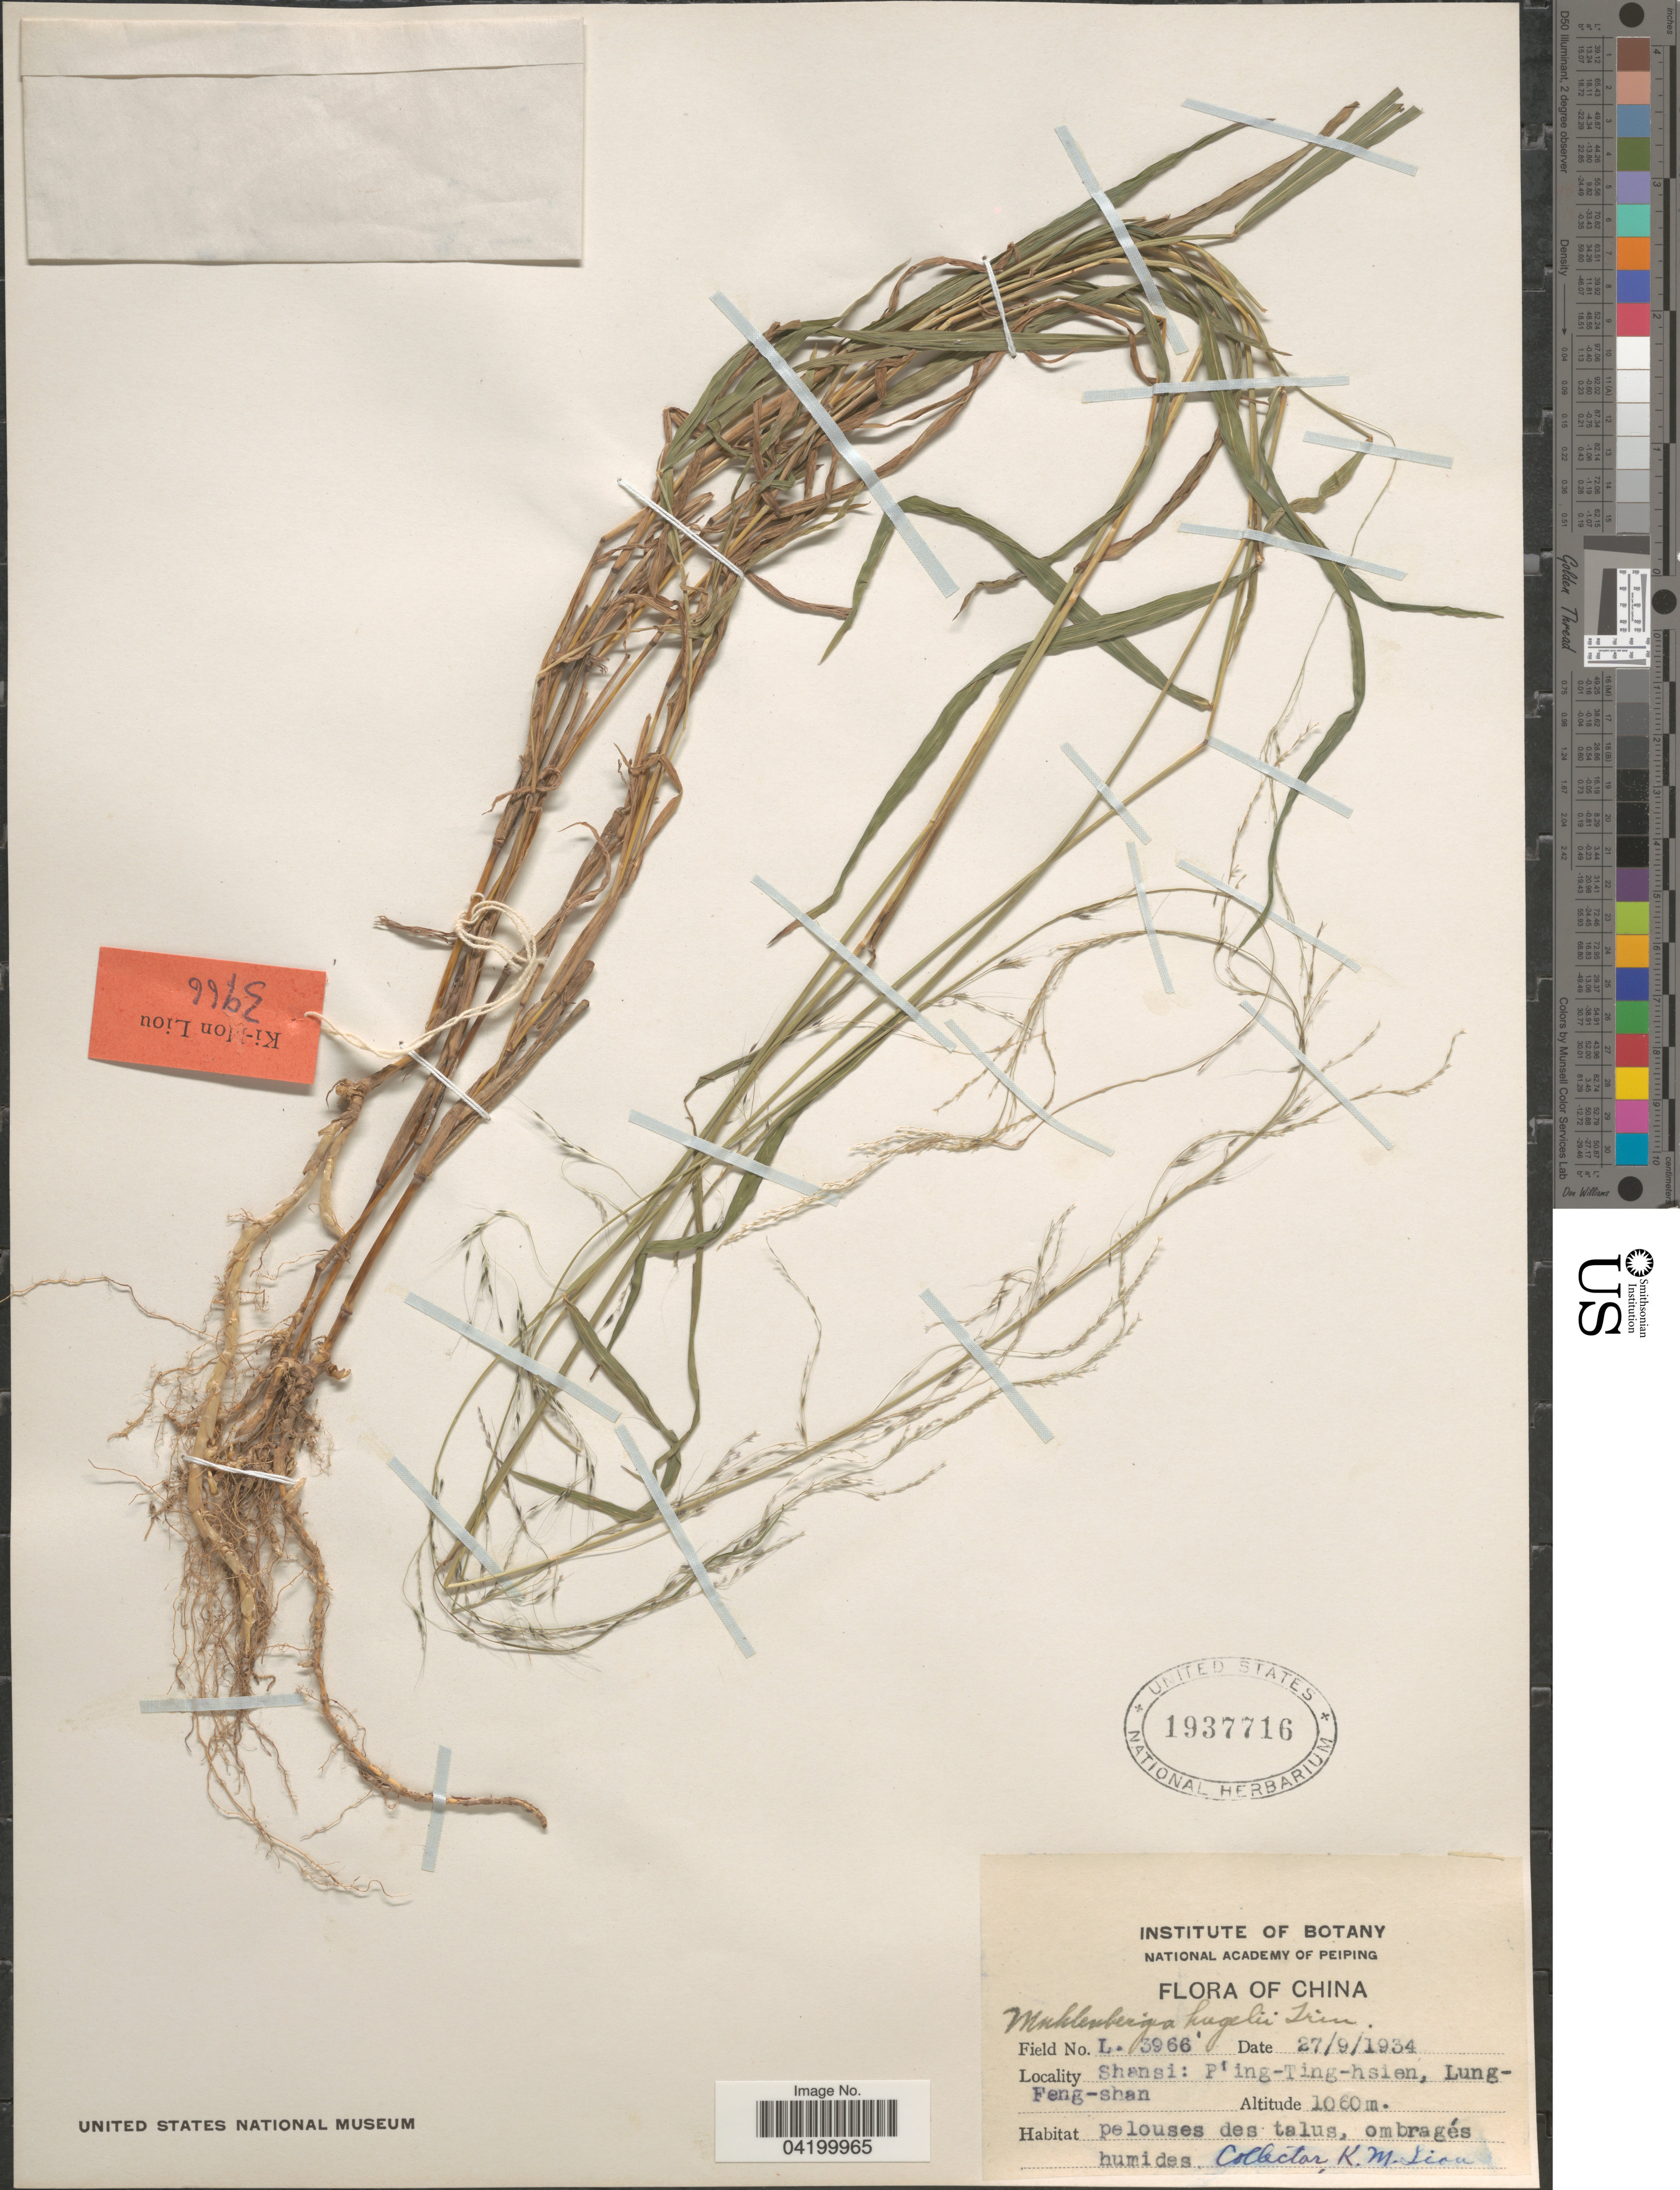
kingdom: Plantae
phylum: Tracheophyta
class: Liliopsida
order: Poales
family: Poaceae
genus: Muhlenbergia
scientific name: Muhlenbergia huegelii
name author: Trin.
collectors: K. M. Liou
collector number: L.3966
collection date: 1934-09-27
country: China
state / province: Shanxi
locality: Shansi: P'ing-Ting-hsien, Lung-Feng-shan.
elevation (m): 1060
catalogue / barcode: US 1937716